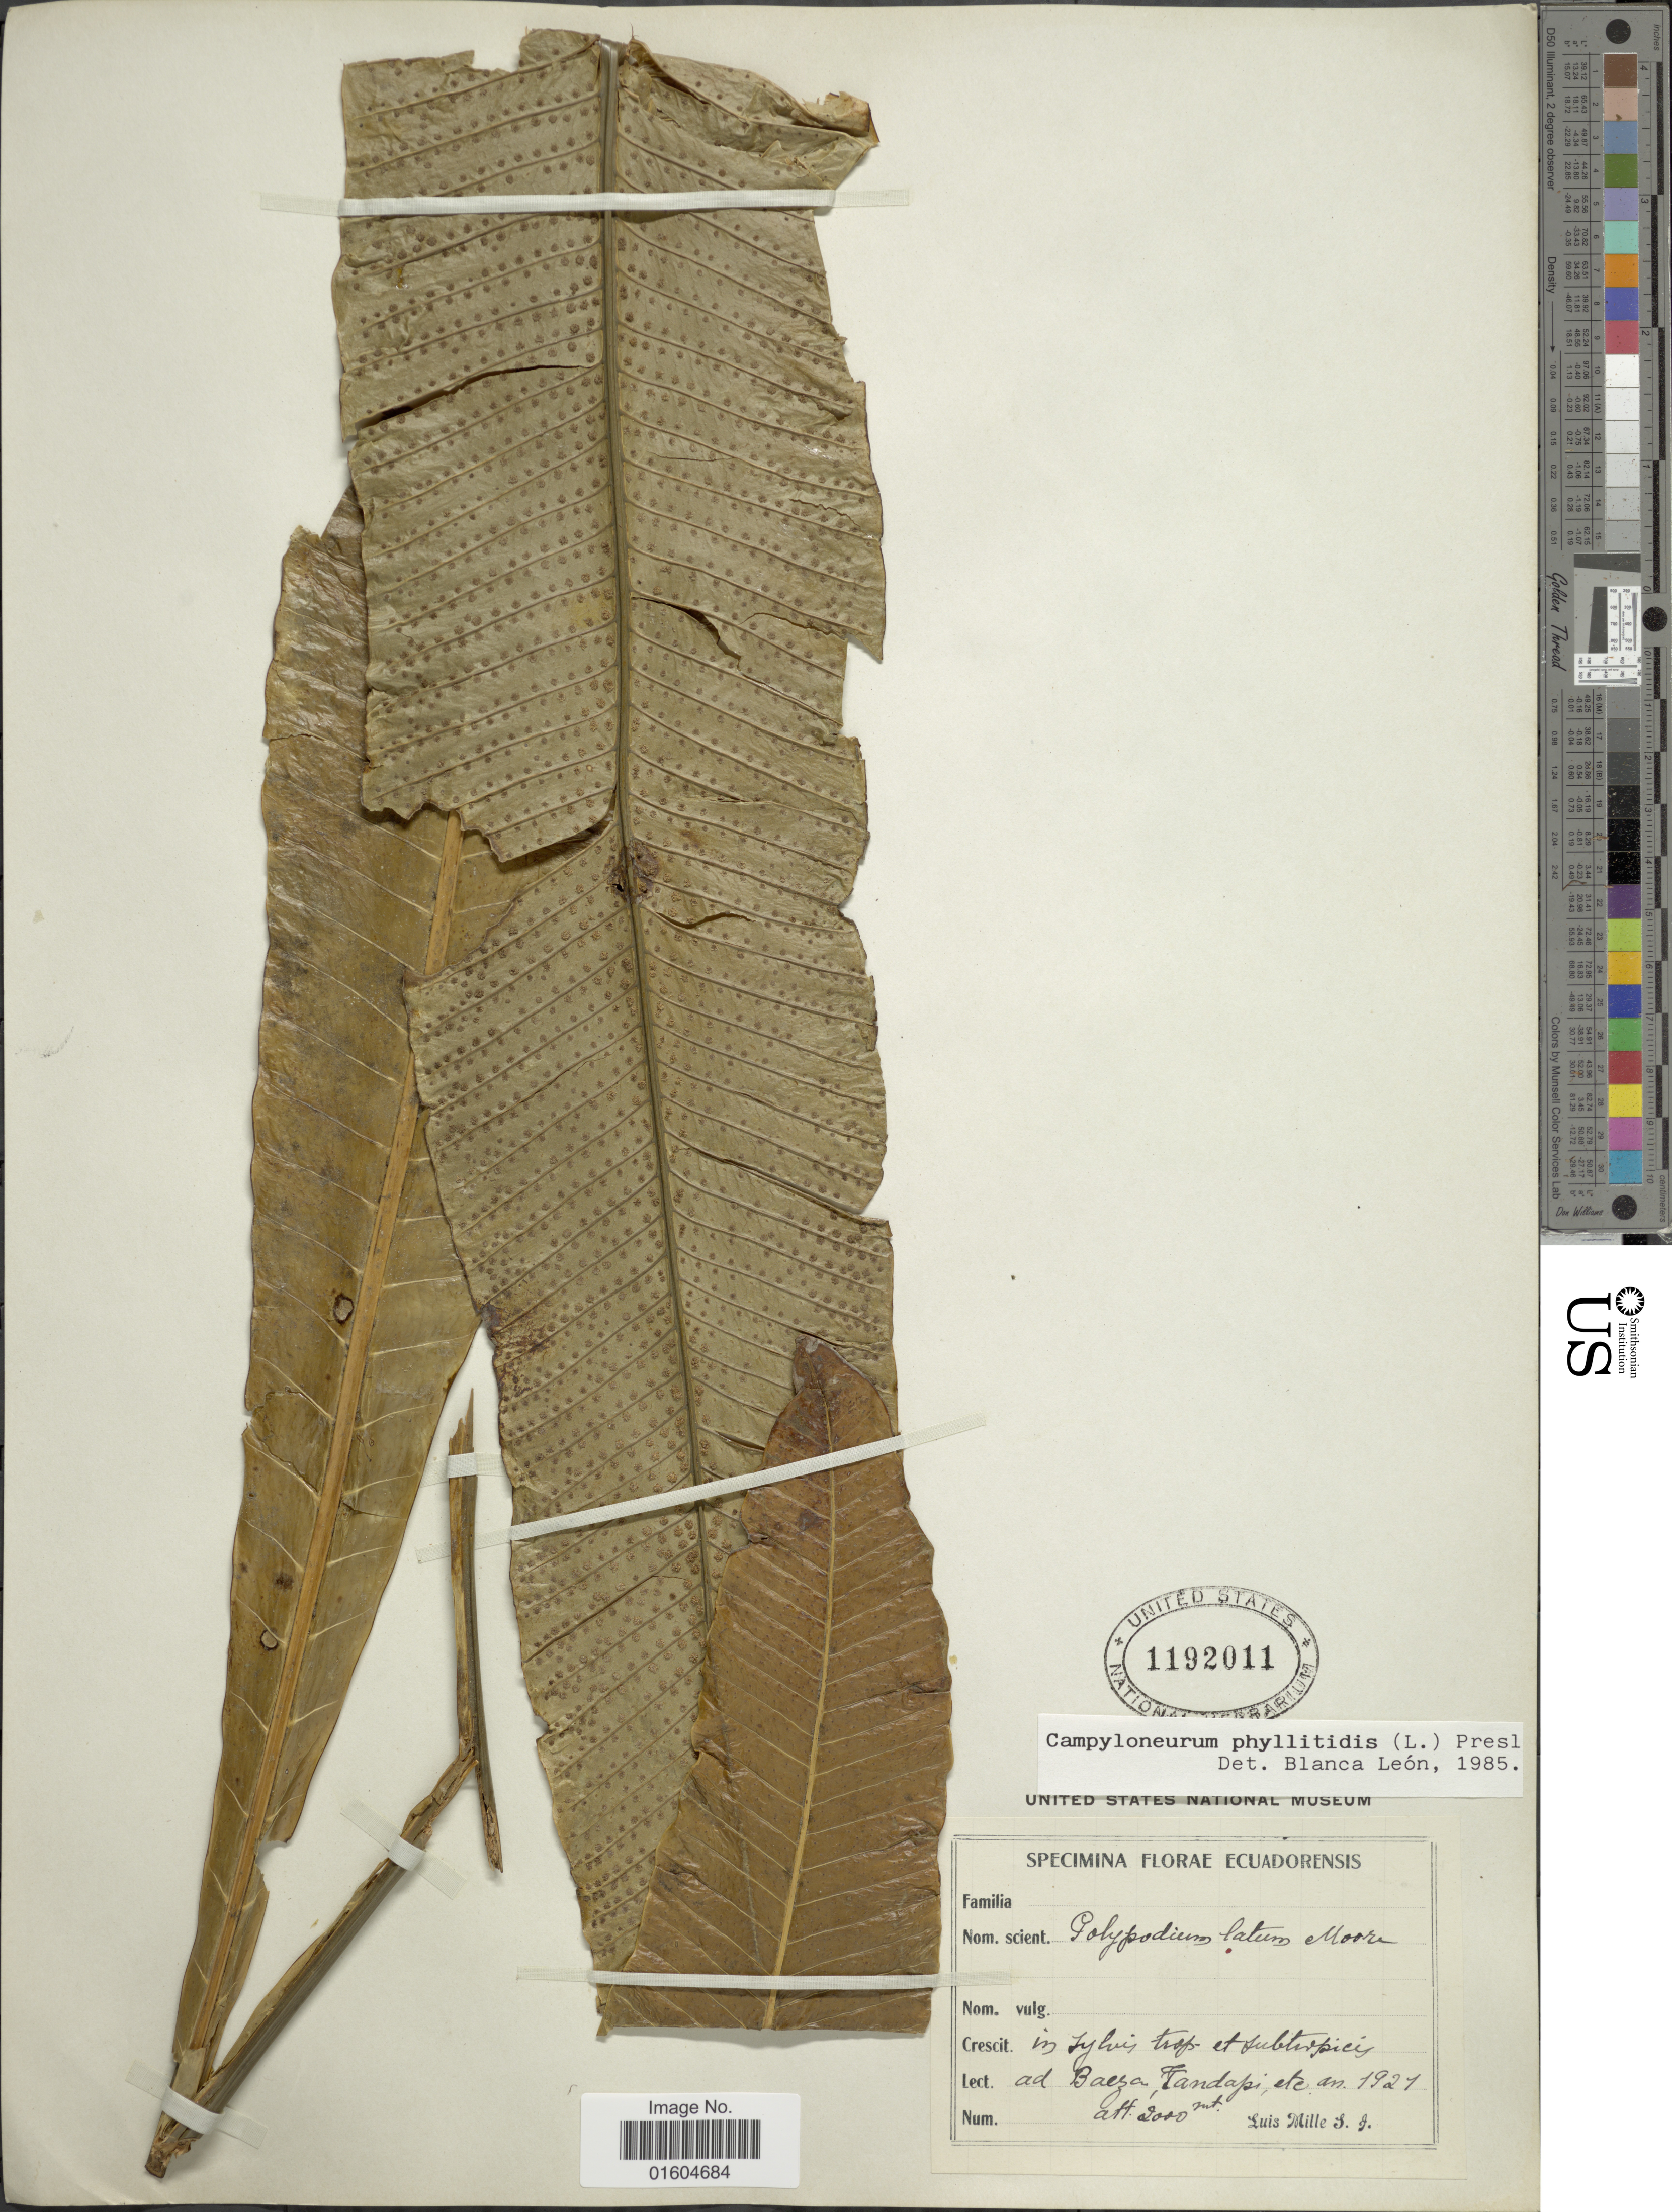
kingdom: Plantae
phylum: Tracheophyta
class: Polypodiopsida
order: Polypodiales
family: Polypodiaceae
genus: Campyloneurum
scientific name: Campyloneurum phyllitidis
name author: (L.) C. Presl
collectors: L. Mille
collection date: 1927-01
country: Ecuador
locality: in sylvis trop e subtivpicy. ad Baeza, Tandapi, etc.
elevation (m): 610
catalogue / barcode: US 1192011